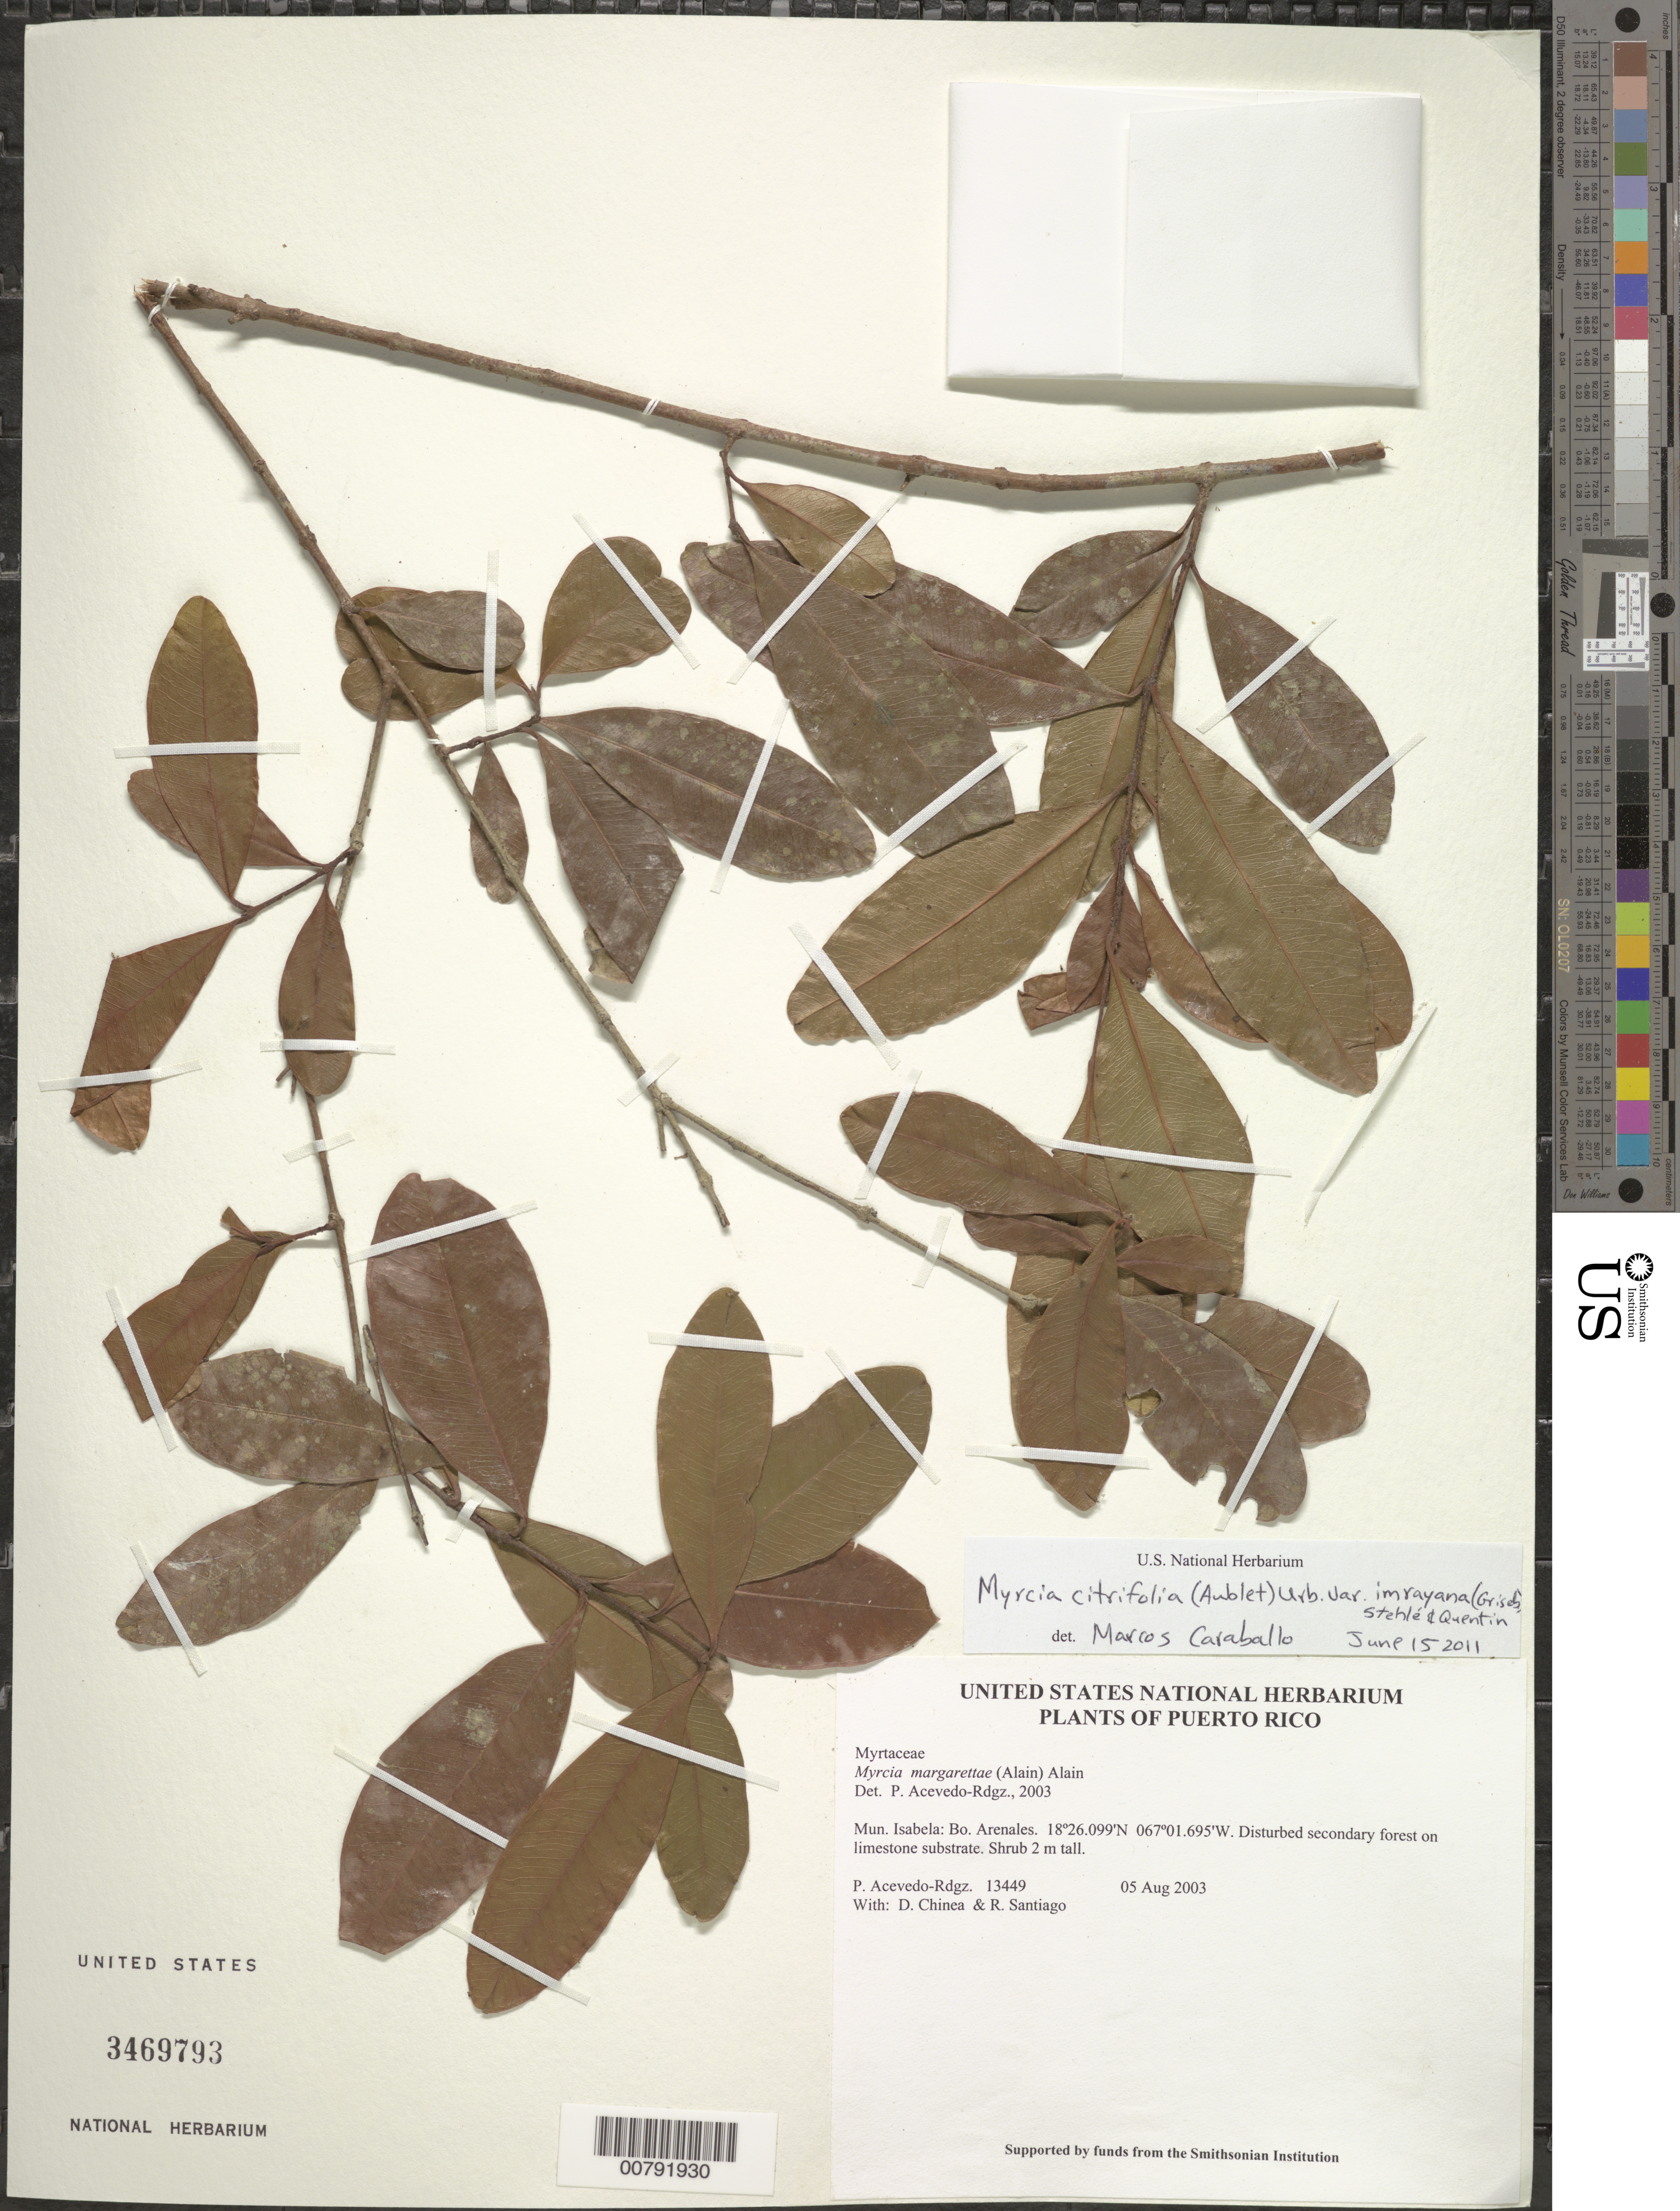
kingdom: Plantae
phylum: Tracheophyta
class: Magnoliopsida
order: Myrtales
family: Myrtaceae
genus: Myrcia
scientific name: Myrcia citrifolia var. imrayana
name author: (Griseb.) Stehlé & Quentin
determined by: Caraballo-Ortiz, Marcos A., (MISS), University of Mississippi (UNITED STATES)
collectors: P. Acevedo-Rodr., D. Chinea & R. Santiago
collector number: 13449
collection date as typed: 05 Aug 2003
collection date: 2003-08-05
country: Puerto Rico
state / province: Isabela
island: Puerto Rico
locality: Mun. Isabela: Bo. Arenales.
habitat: Disturbed secondary forest on limestone substrate.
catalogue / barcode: US 3469793